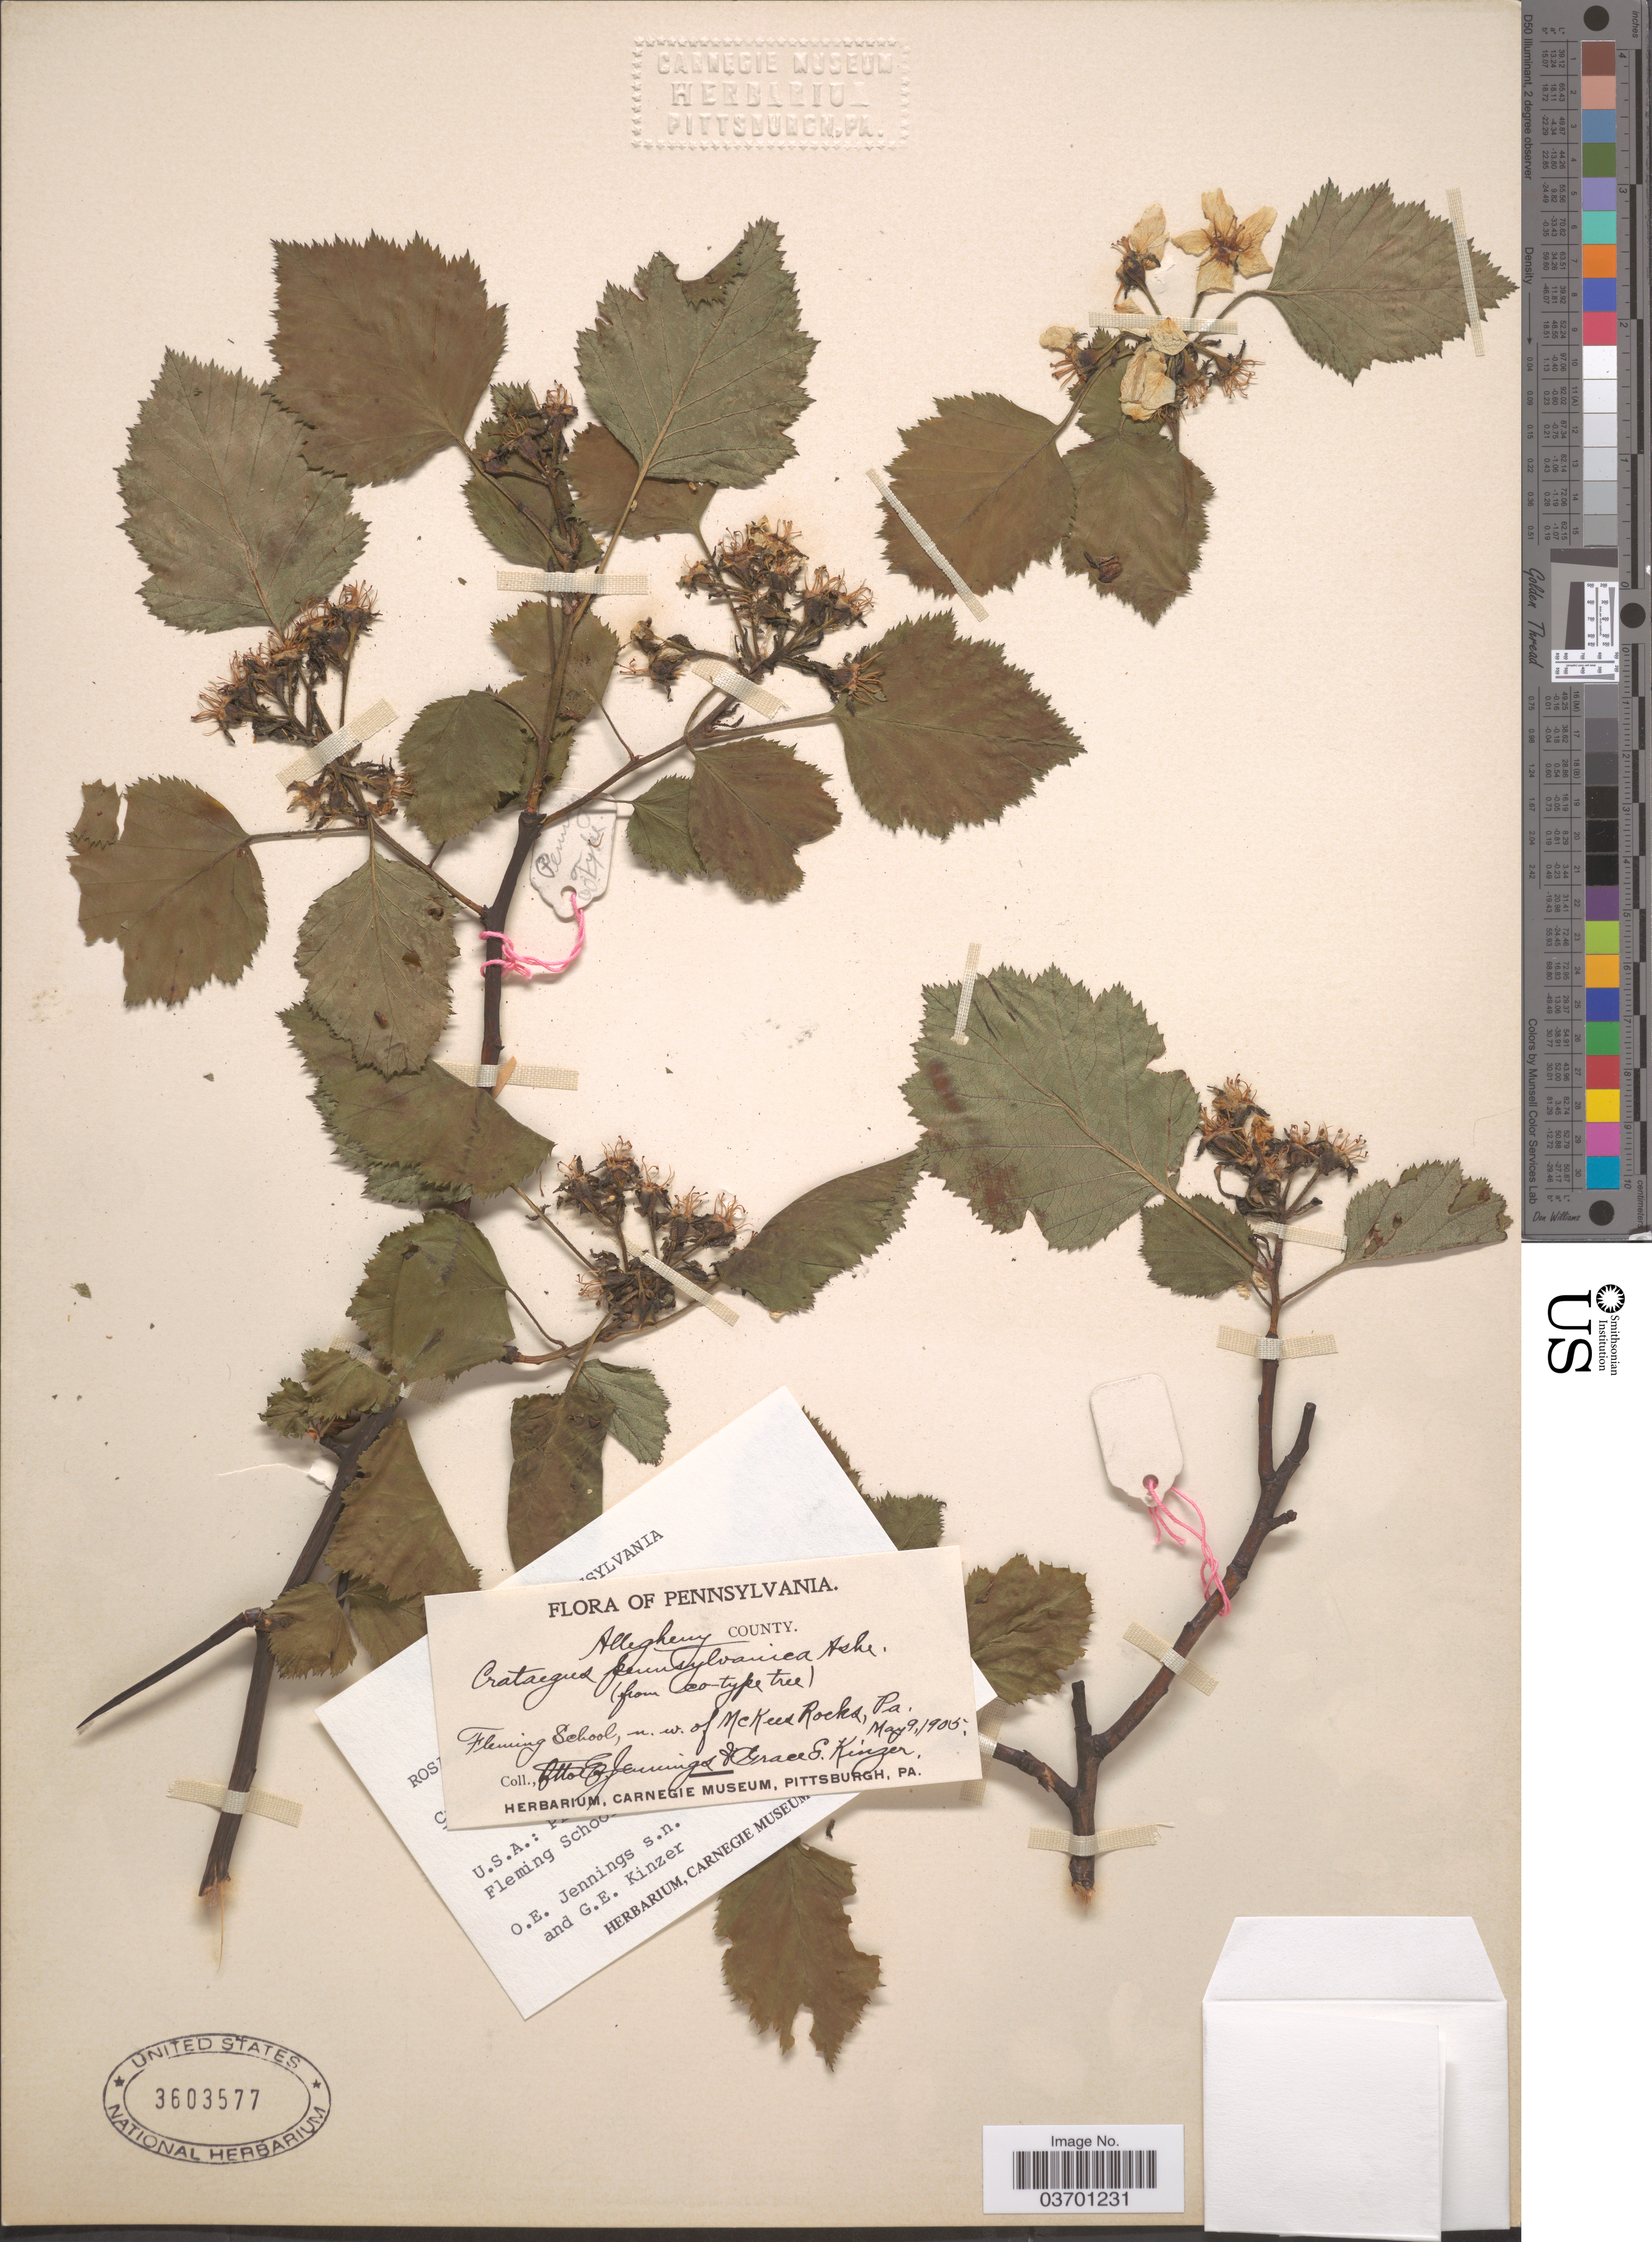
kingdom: Plantae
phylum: Tracheophyta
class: Magnoliopsida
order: Rosales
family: Rosaceae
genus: Crataegus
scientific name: Crataegus pennsylvanica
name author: Ashe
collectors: O. E. Jennings & G. K. Jennings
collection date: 1905-05-09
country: United States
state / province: Pennsylvania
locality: Allegheny County. Fleming School, n. w. of McKees Rocks.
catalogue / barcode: US 3603577